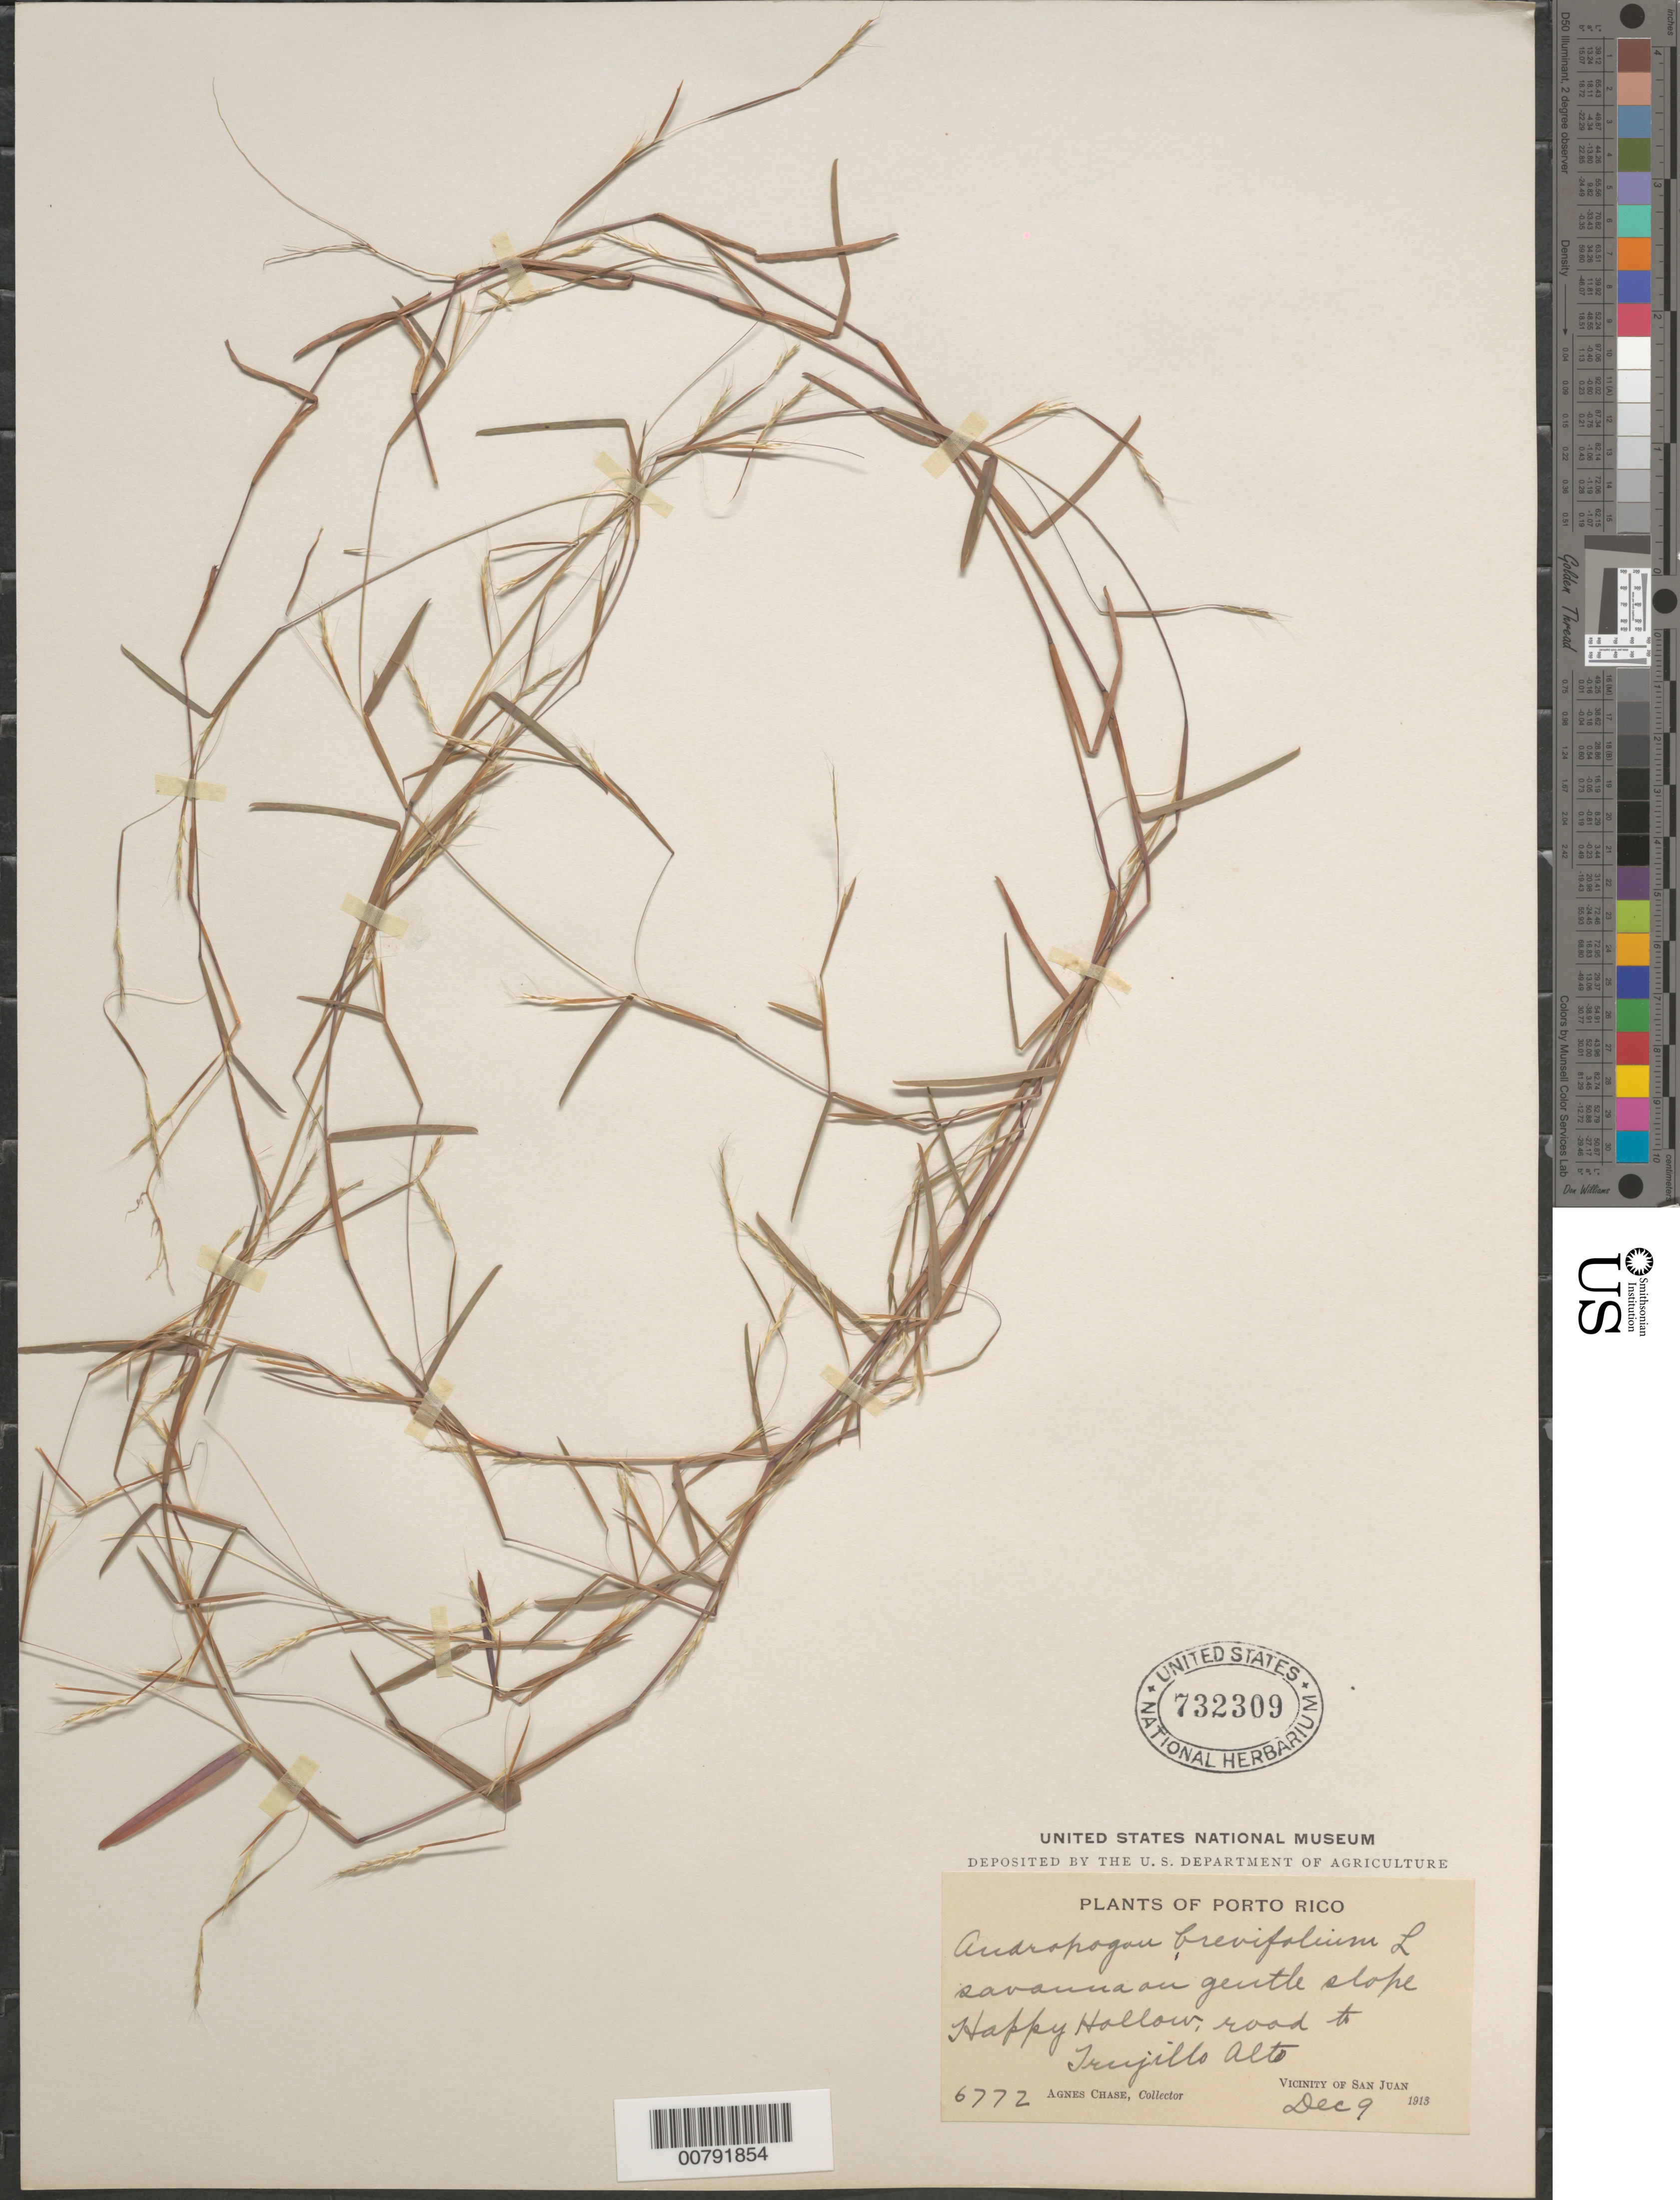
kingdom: Plantae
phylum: Tracheophyta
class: Liliopsida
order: Poales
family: Poaceae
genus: Schizachyrium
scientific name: Schizachyrium brevifolium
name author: (Sw.) Nees ex Büse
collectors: A. Chase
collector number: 6772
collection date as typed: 09 Dec 1913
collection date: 1913-12-09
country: Puerto Rico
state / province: San Juan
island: Puerto Rico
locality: San Juan vicinity, Happy Hollow, road to Trujillo Alto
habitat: Savanna on gentle slope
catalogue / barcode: US 732309